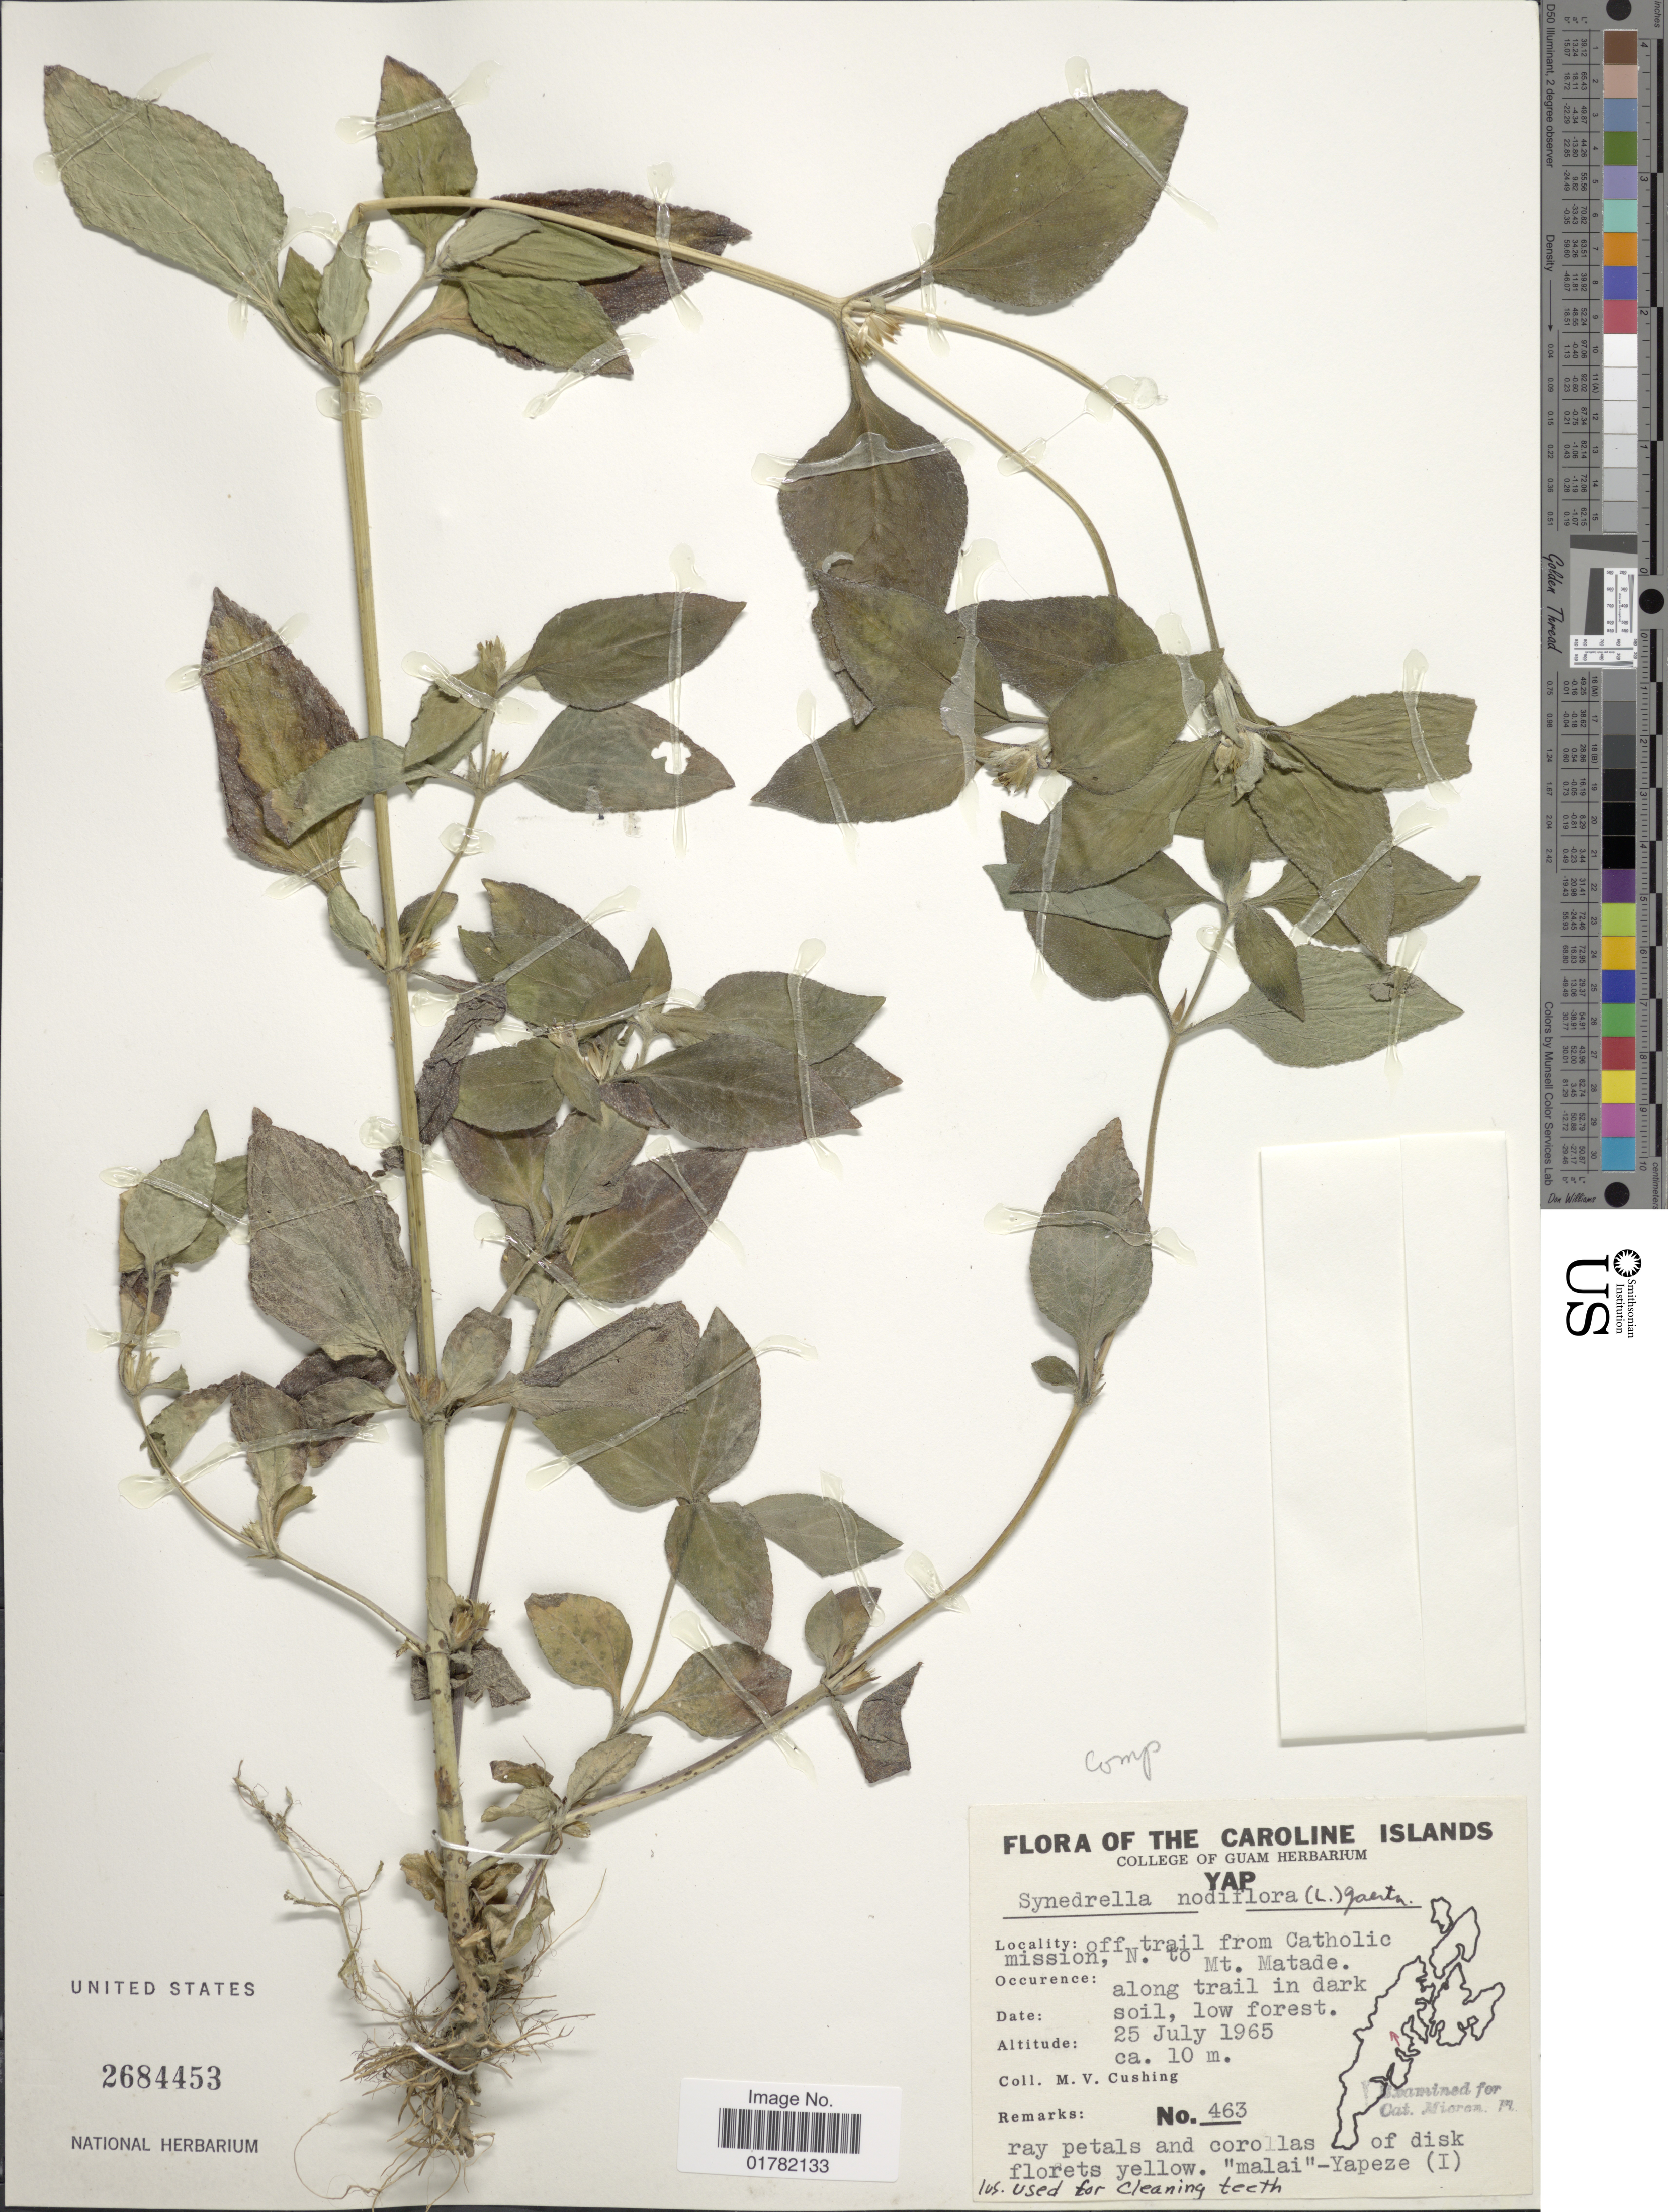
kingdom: Plantae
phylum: Tracheophyta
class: Magnoliopsida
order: Asterales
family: Asteraceae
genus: Synedrella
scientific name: Synedrella nodiflora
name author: (L.) Gaertn.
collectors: M. V. Cushing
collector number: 463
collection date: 1965-07-25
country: Micronesia, Federated States of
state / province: Yap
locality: The Caroline Islands, Yap, off trail from Catholic mission, N to Mt Matade, along trail inn dark soil, low forest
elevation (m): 10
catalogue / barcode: US 2684453